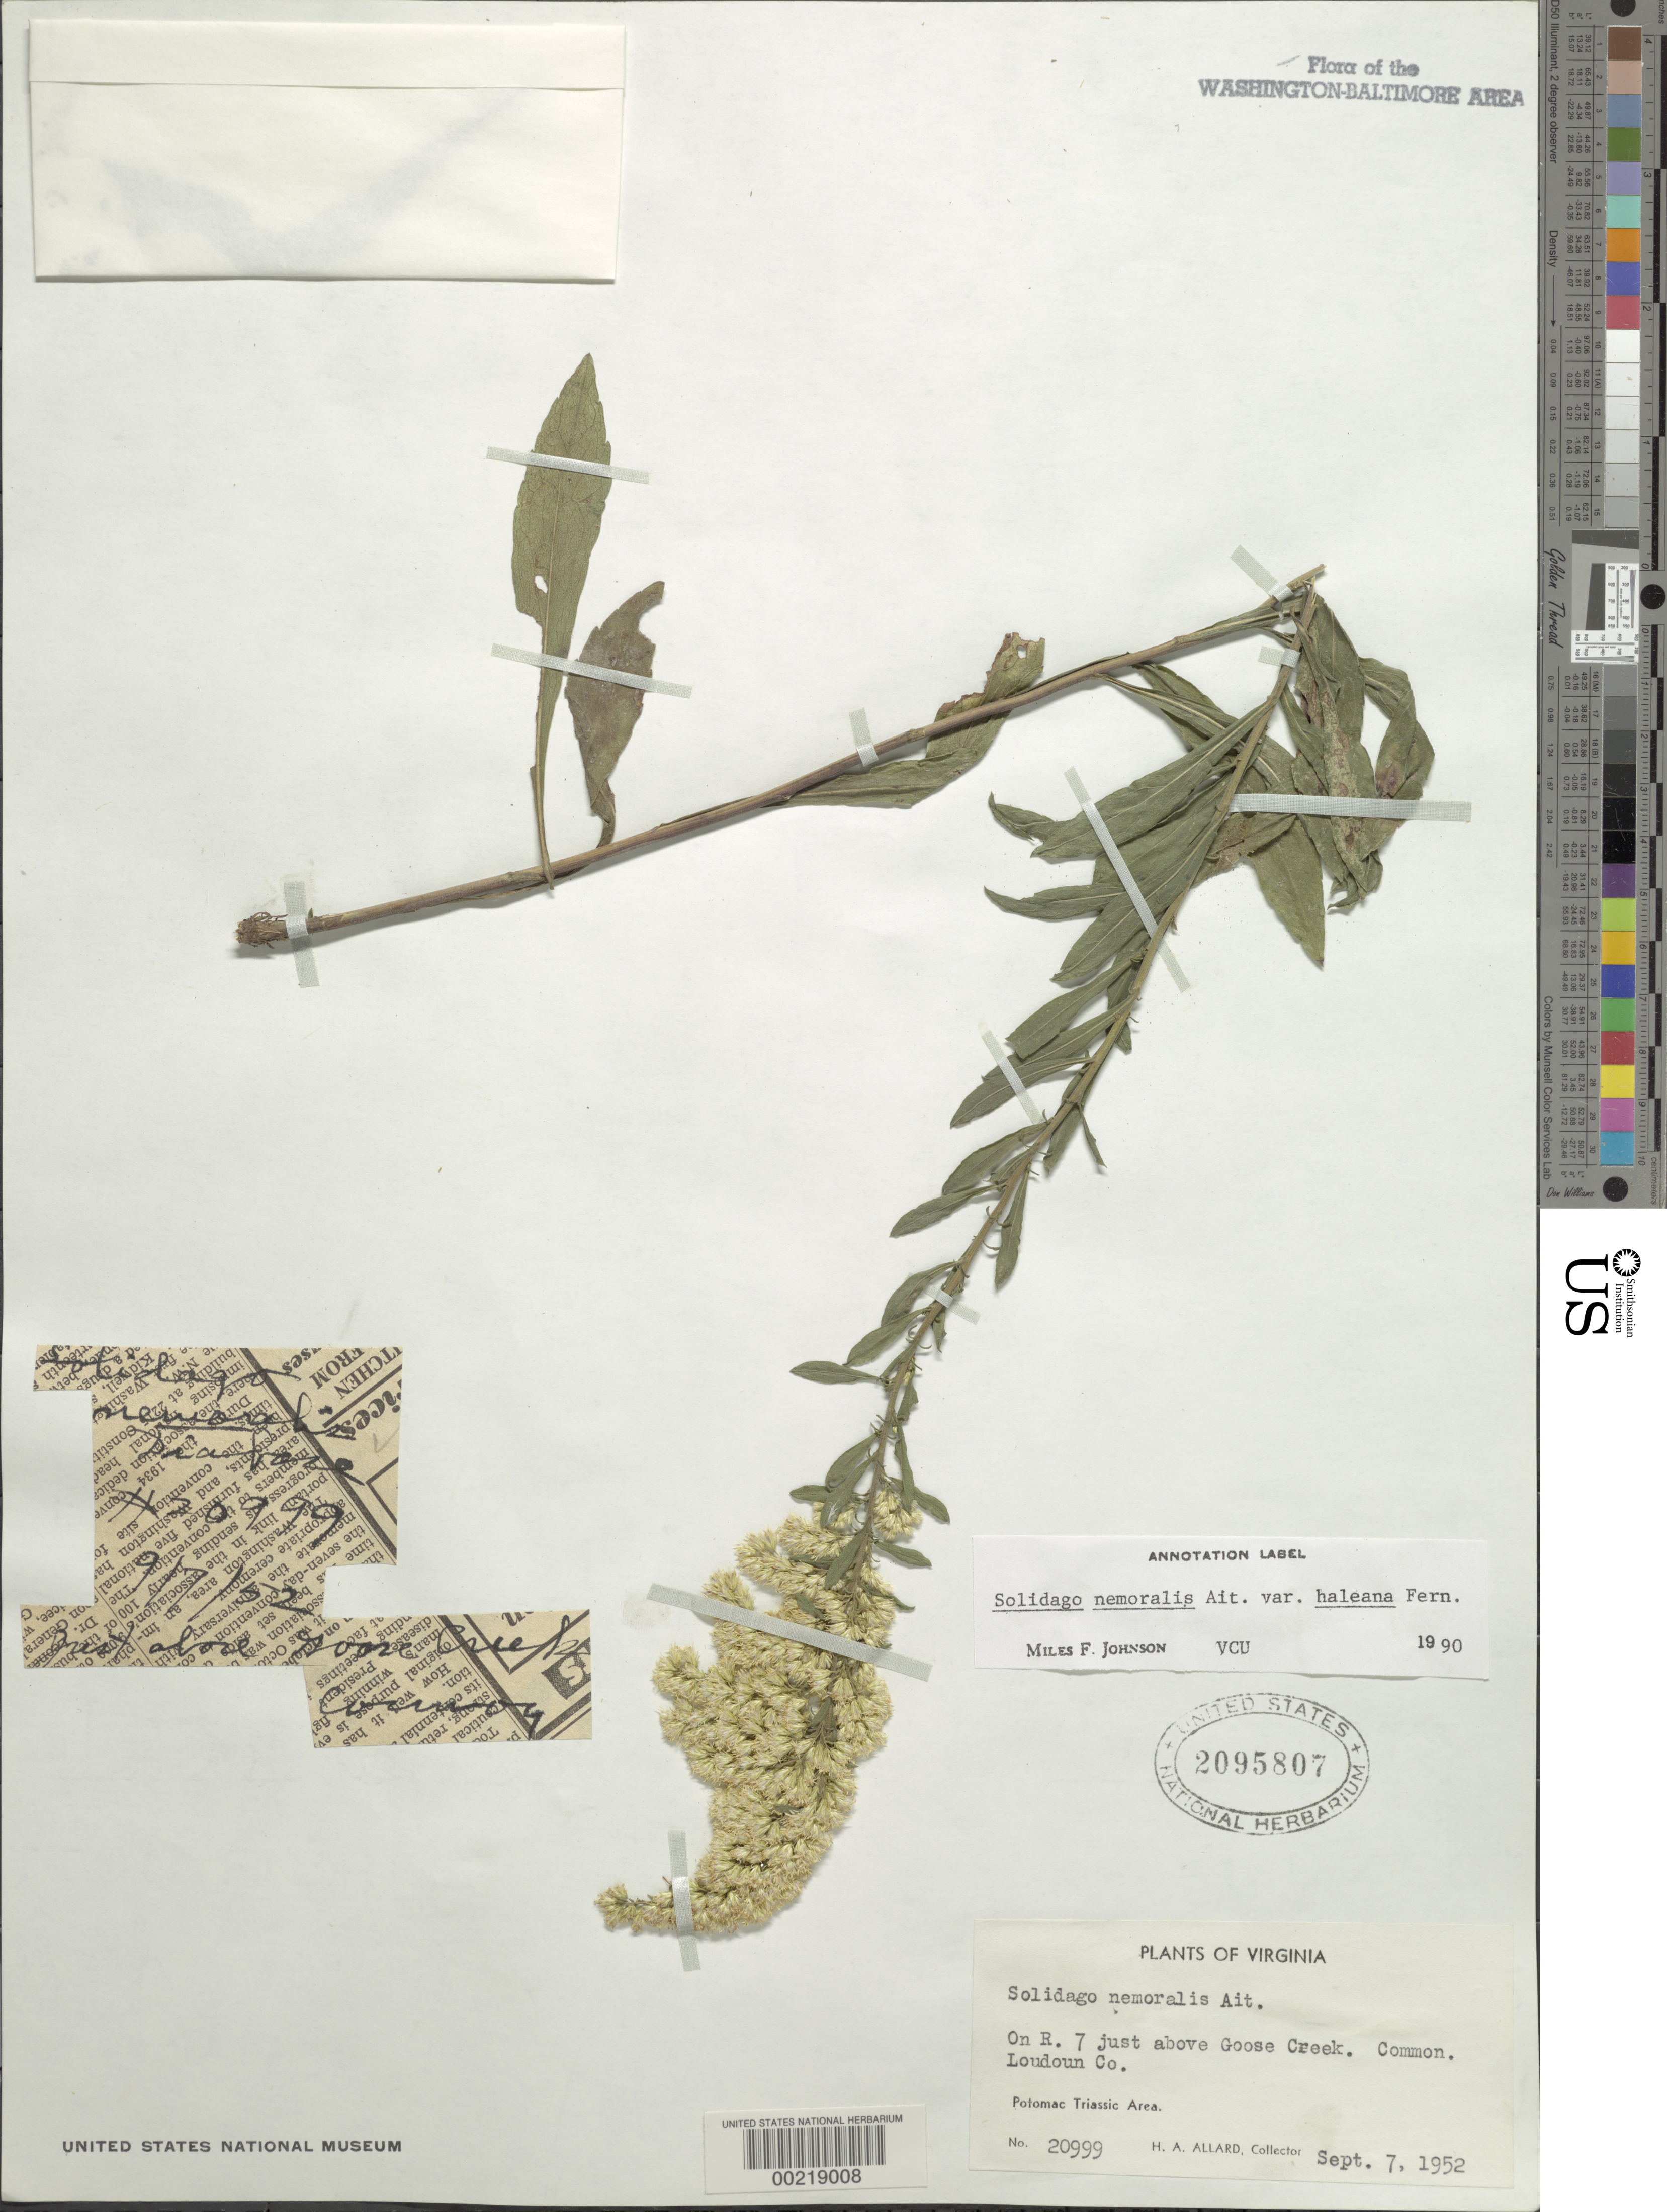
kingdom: Plantae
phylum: Tracheophyta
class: Magnoliopsida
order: Asterales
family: Asteraceae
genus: Solidago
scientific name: Solidago nemoralis var. haleana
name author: Aiton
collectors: H. A. Allard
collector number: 20999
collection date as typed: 07 Sep 1952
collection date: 1952-09-07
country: United States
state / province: Virginia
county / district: Loudoun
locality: Rt 7 above Goose Creek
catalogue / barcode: US 2095807